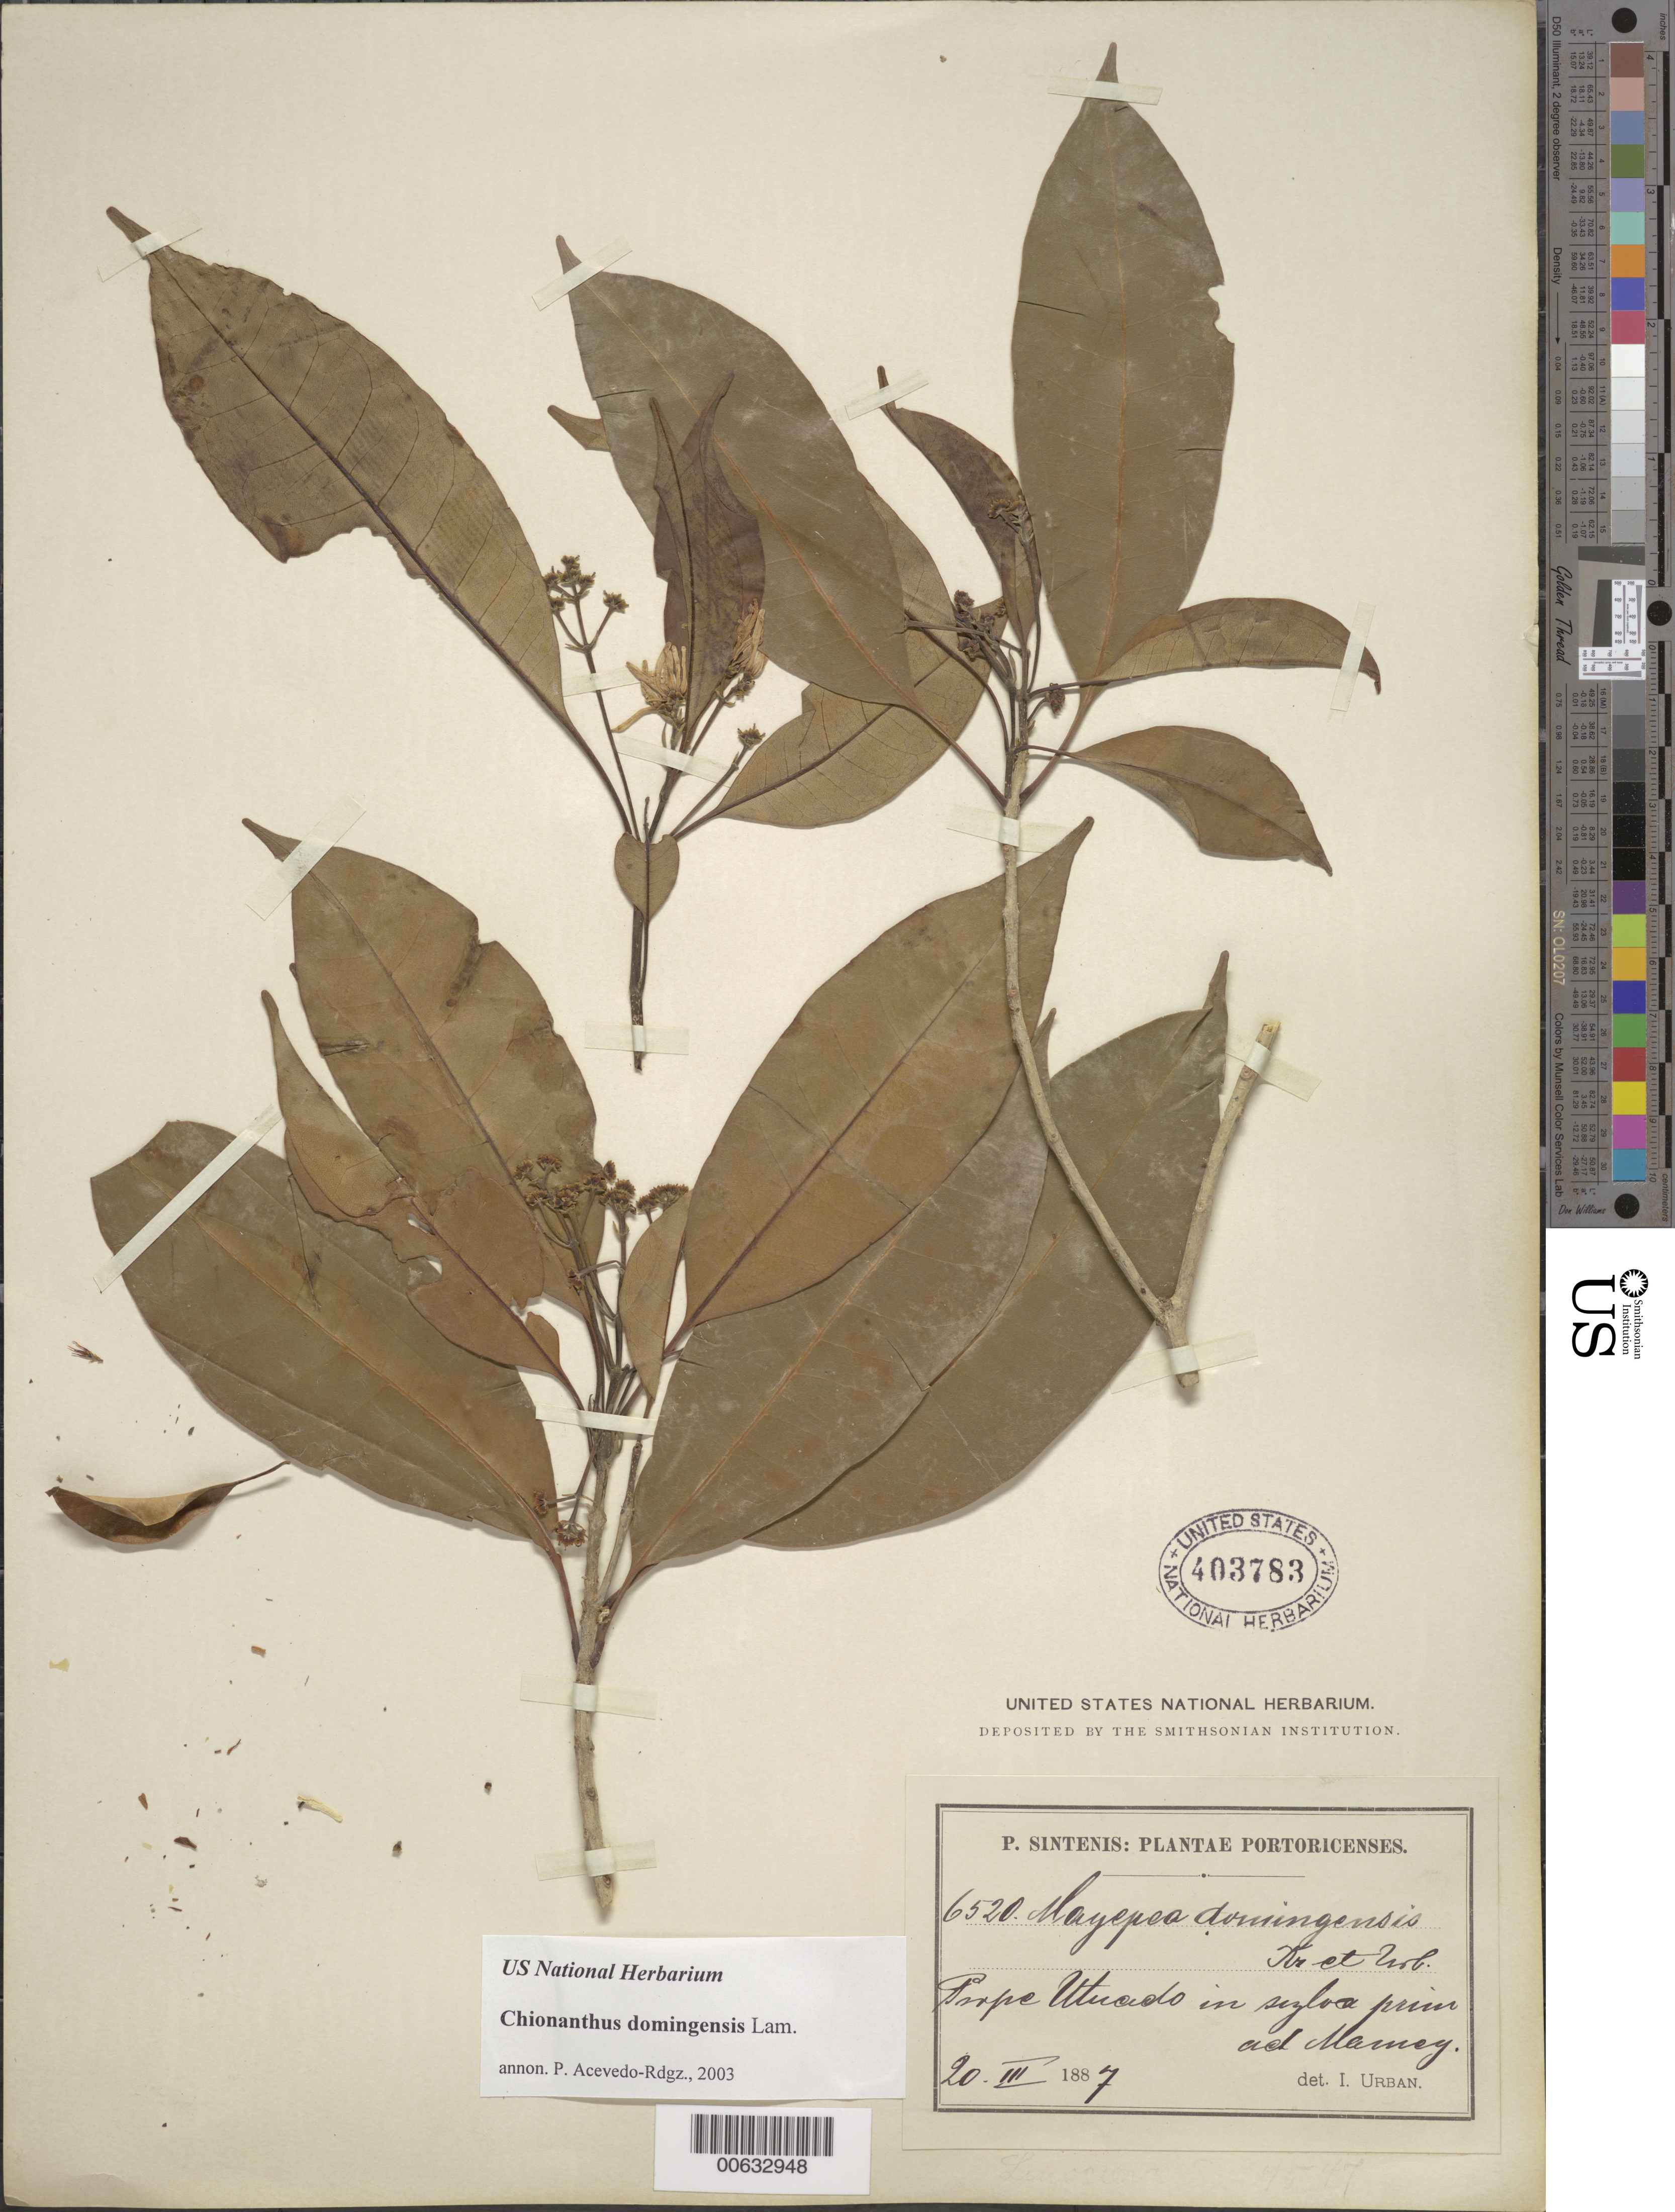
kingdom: Plantae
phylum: Tracheophyta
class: Magnoliopsida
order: Lamiales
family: Oleaceae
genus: Linociera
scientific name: Linociera domingensis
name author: (Lam.) Knobl.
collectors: P. Sintenis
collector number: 6520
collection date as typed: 20 Mar 1887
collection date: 1887-03-20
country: Puerto Rico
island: Greater Antilles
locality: Prope Utuado, in sylva prim. ad Mamey.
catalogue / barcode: US 403783